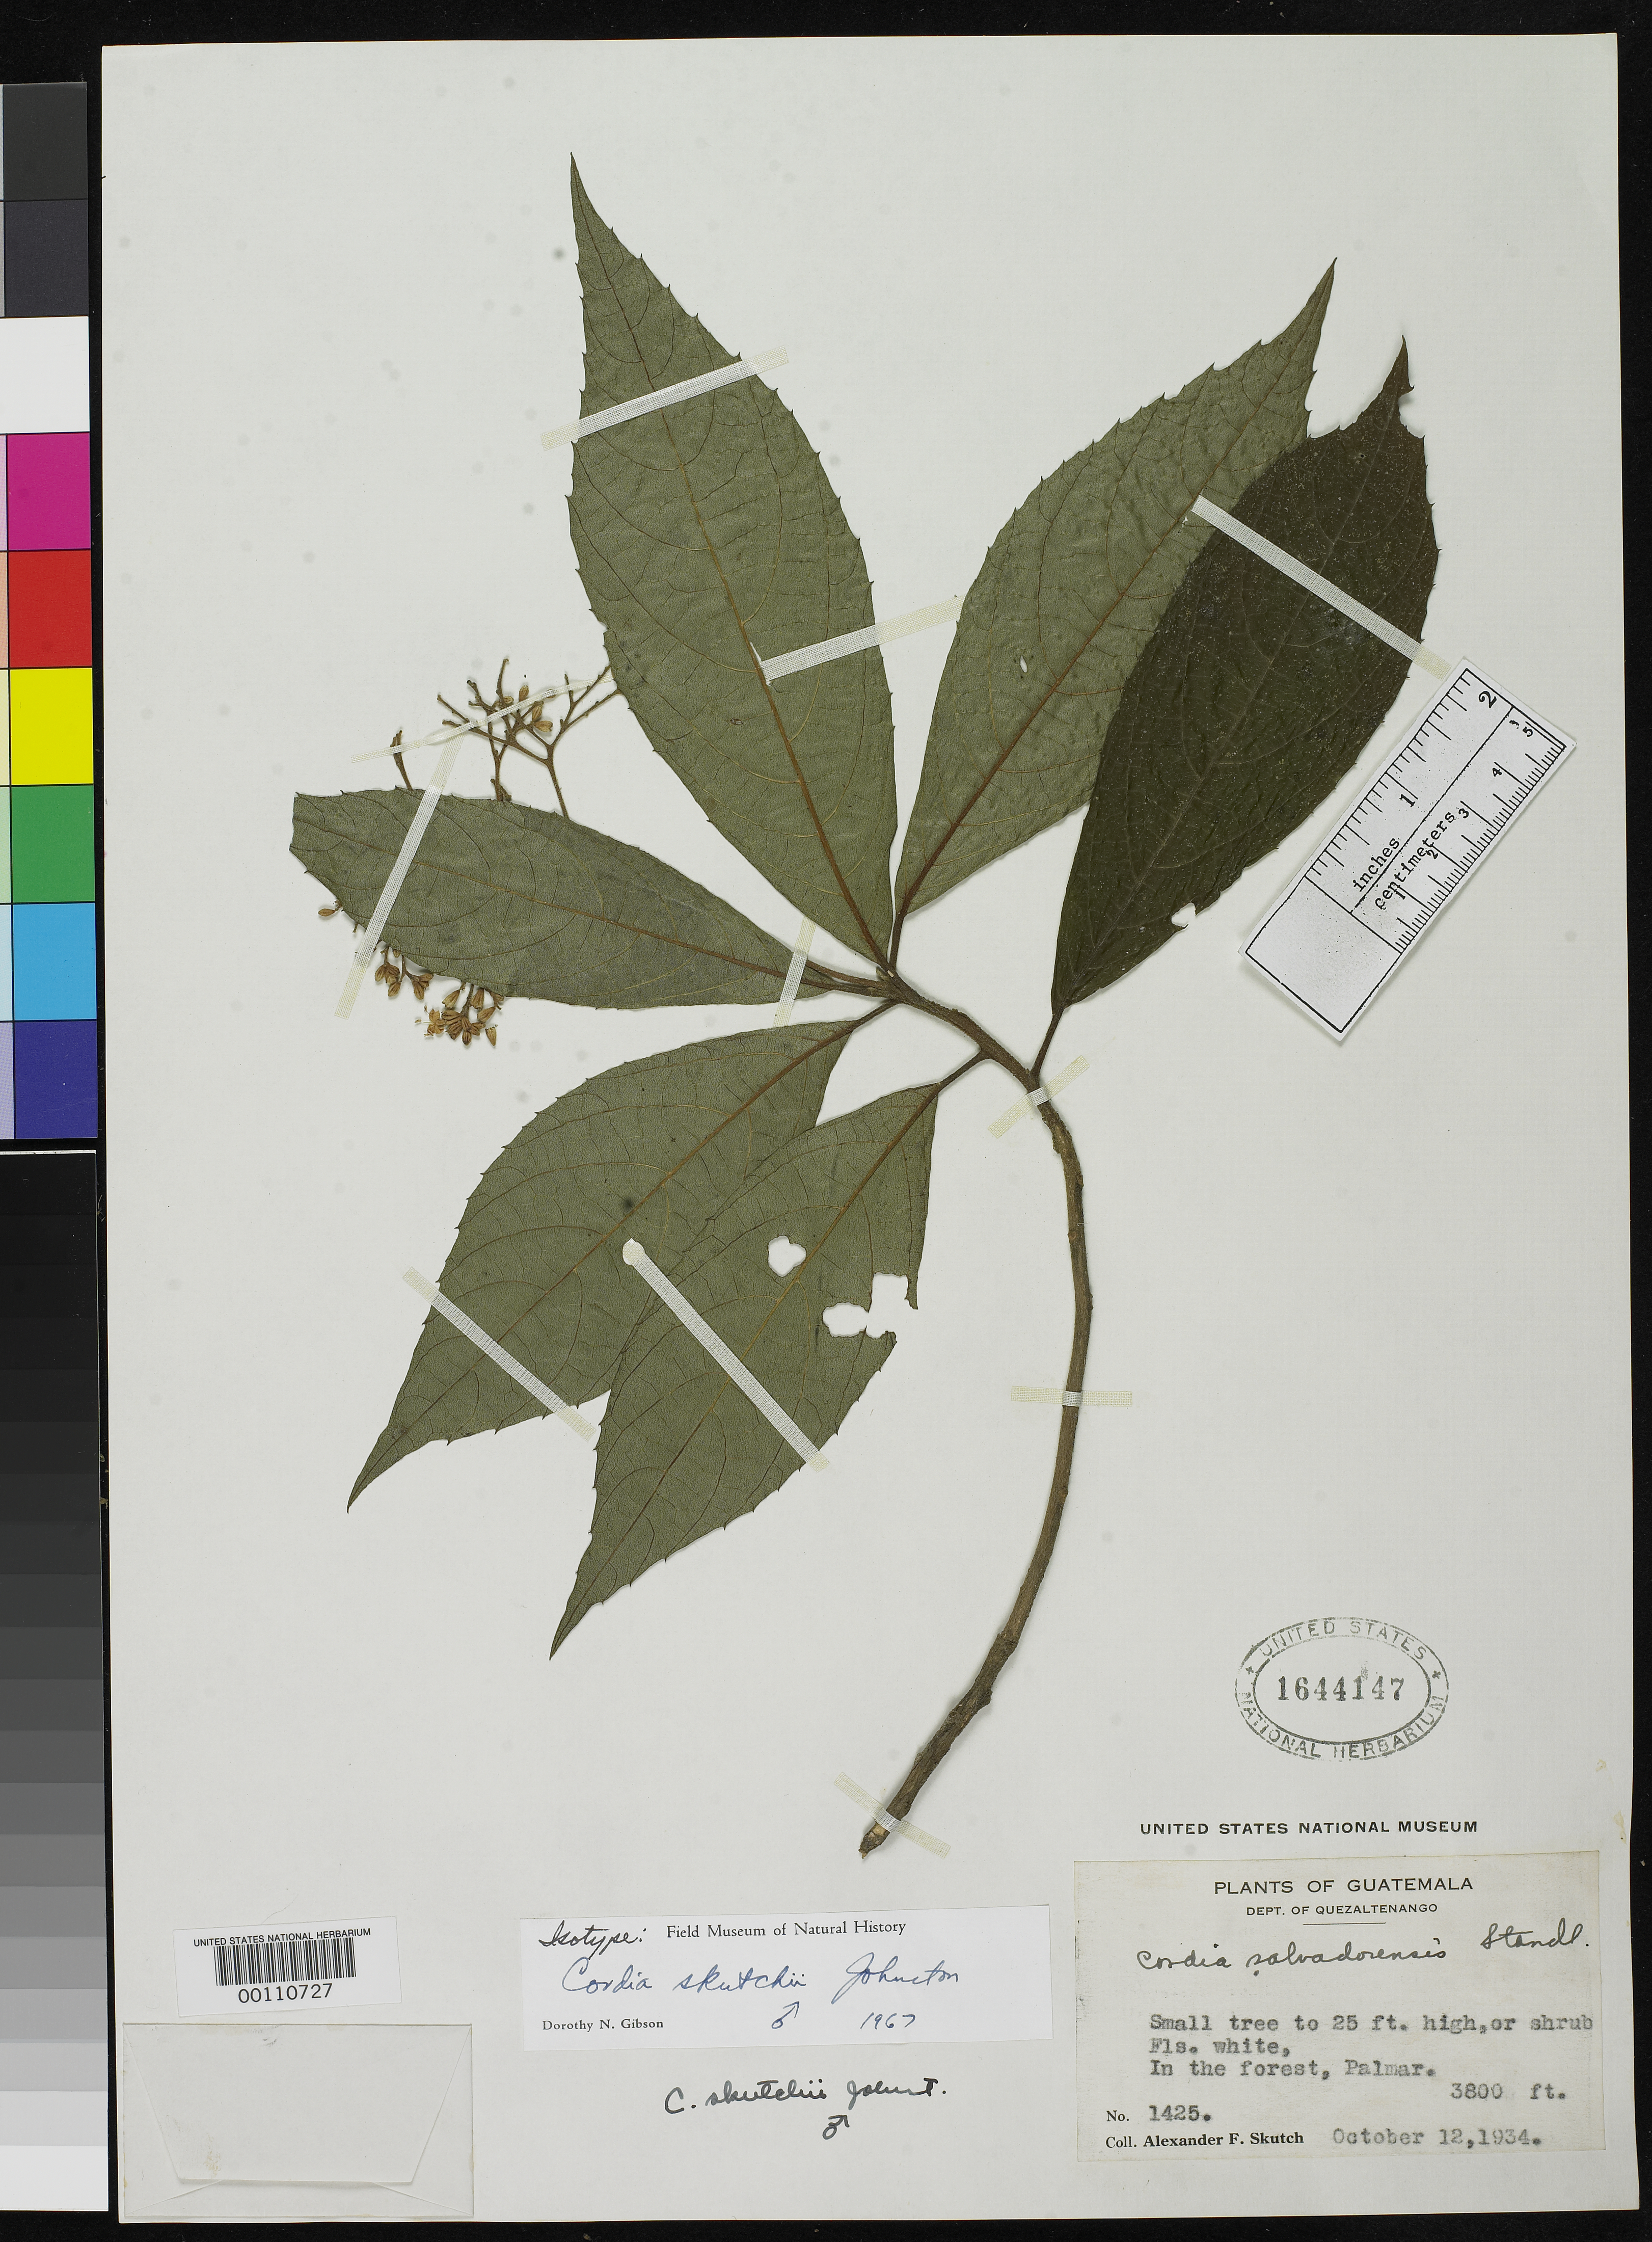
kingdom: Plantae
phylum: Tracheophyta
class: Magnoliopsida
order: Boraginales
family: Cordiaceae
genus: Cordia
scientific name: Cordia skutchii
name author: I.M. Johnst.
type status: Isotype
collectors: A. F. Skutch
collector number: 1425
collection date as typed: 12 Oct 1934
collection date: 1934-10-12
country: Guatemala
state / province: Quetzaltenango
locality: Palmar; alt. 3800 ft.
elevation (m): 1158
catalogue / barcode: US 1644147